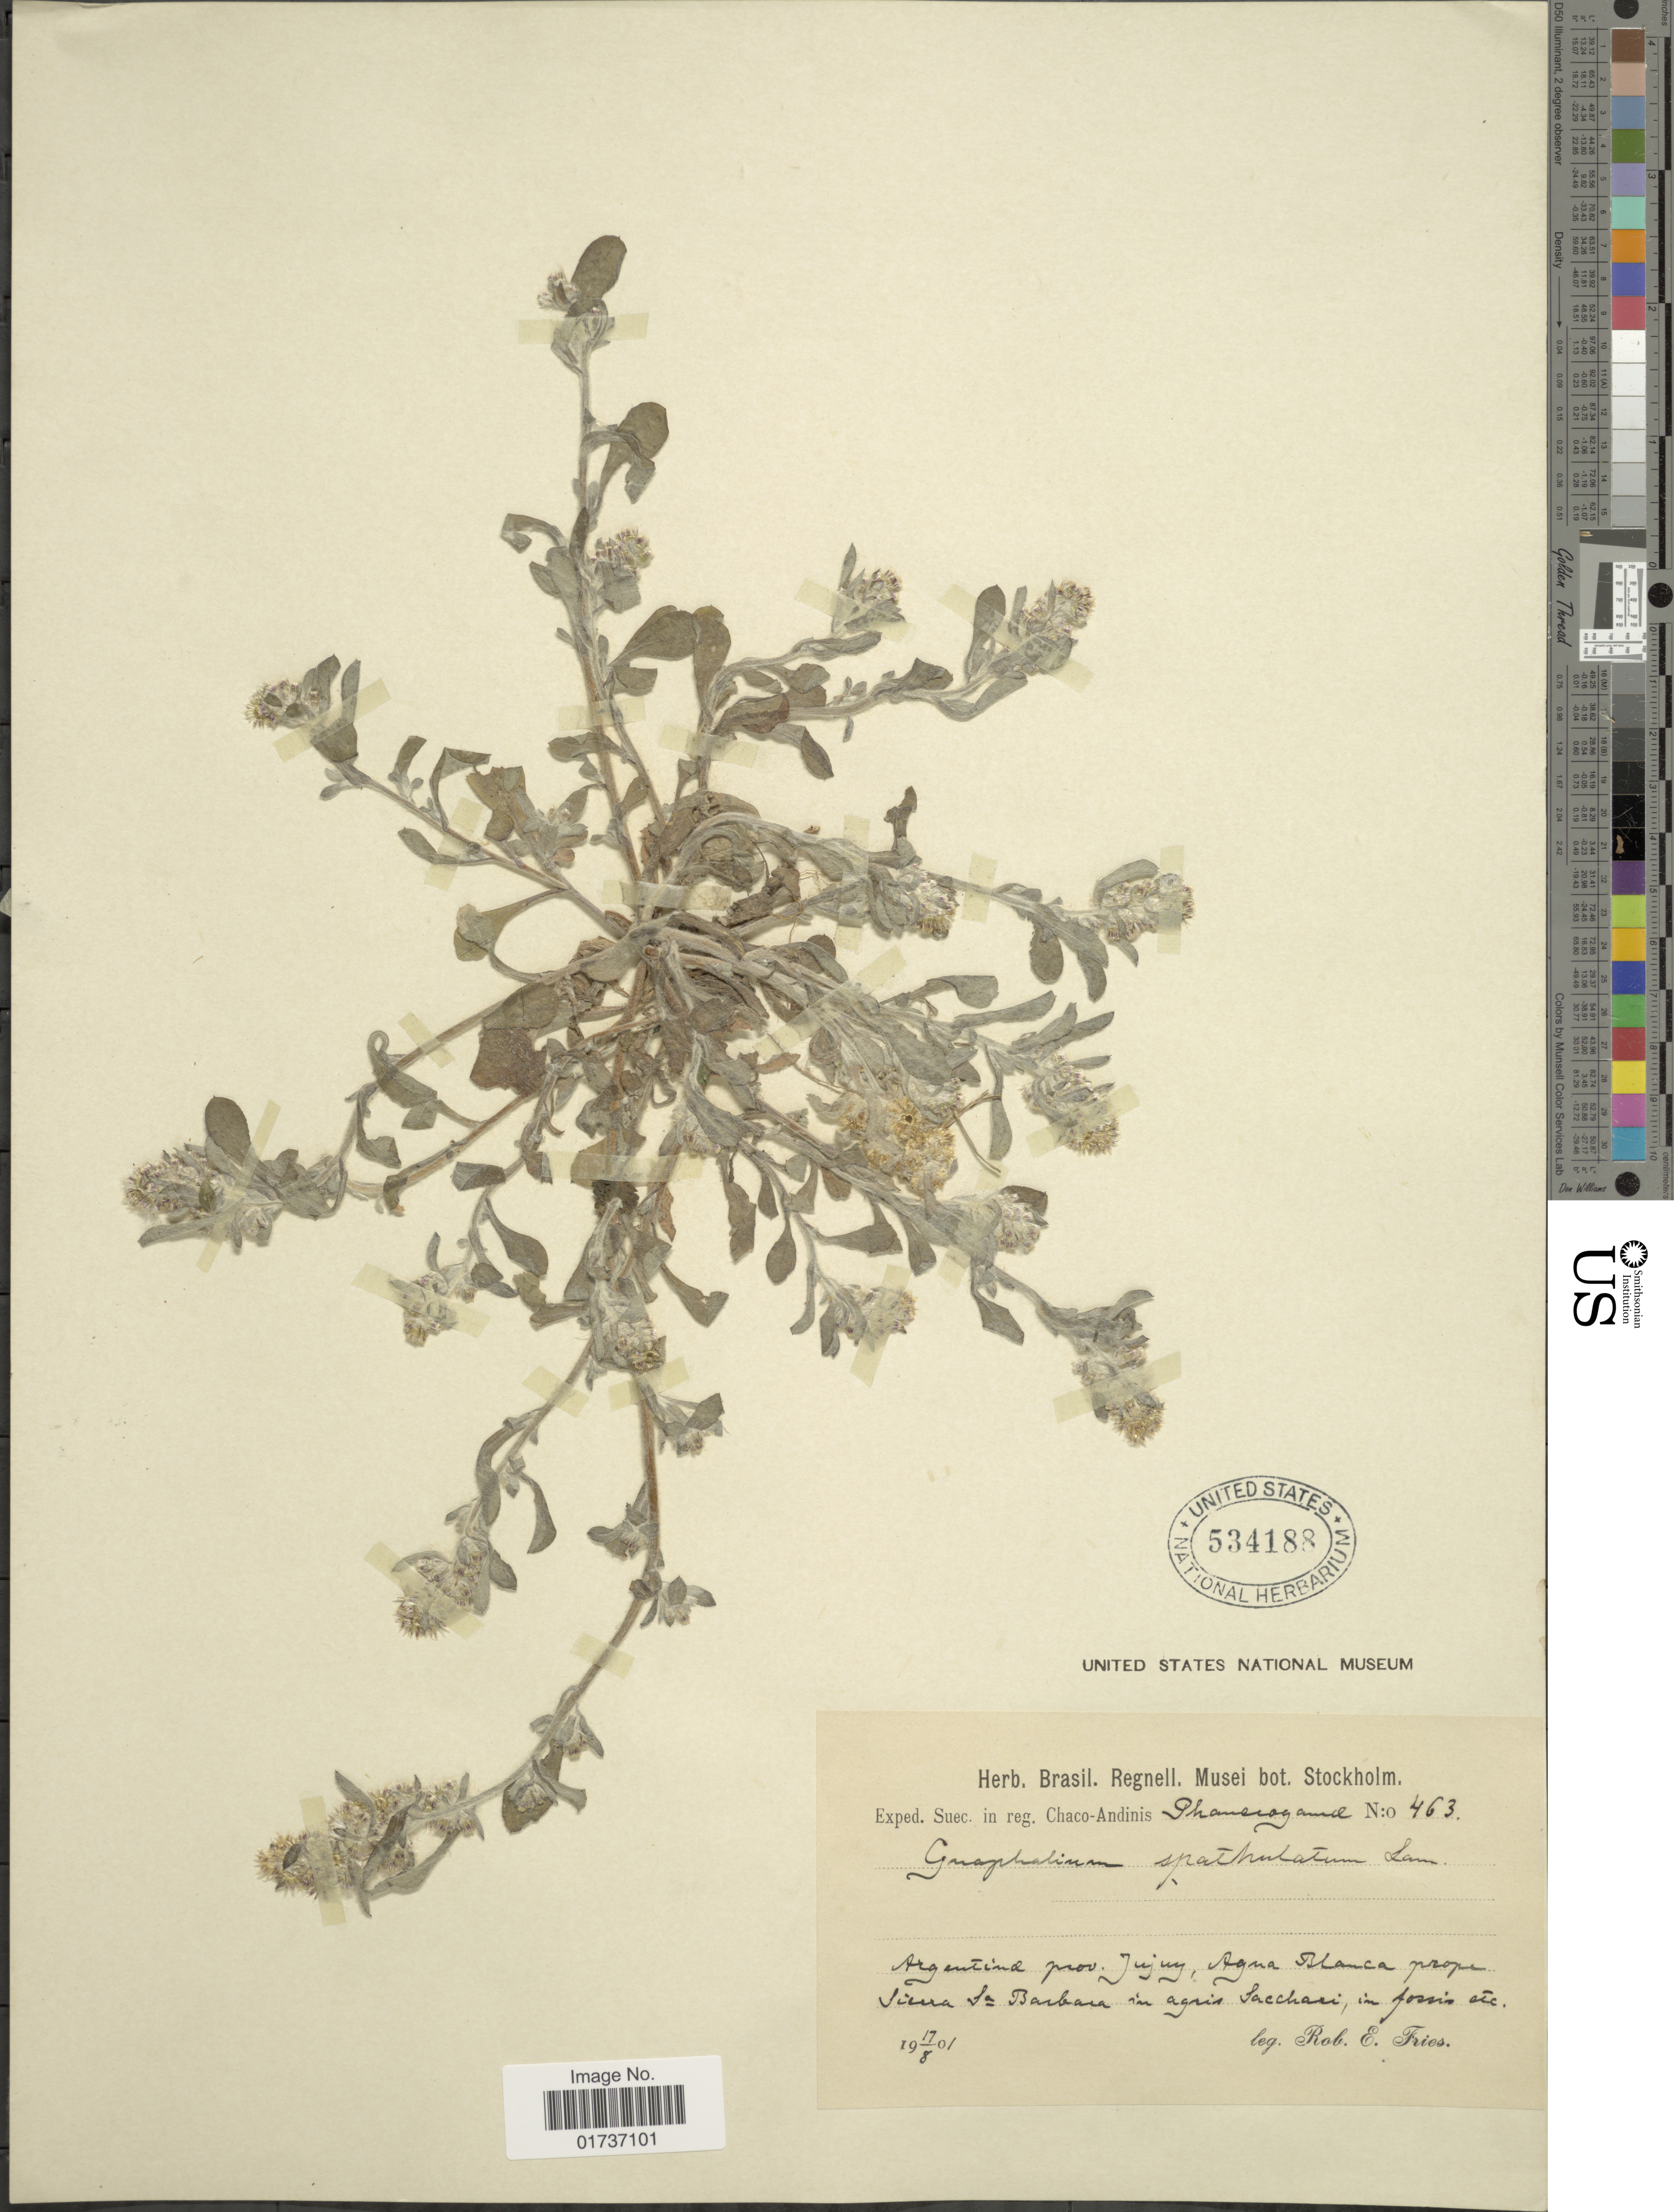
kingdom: Plantae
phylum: Tracheophyta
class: Magnoliopsida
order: Asterales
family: Asteraceae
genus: Gnaphalium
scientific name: Gnaphalium pensylvanicum Willd.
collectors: R. E. Fries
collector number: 463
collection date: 1901-08-17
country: Argentina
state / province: Jujuy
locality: Agua Blanca prope Sierra Sa Barbara in agris Sacchari, in fossis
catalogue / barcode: US 534188